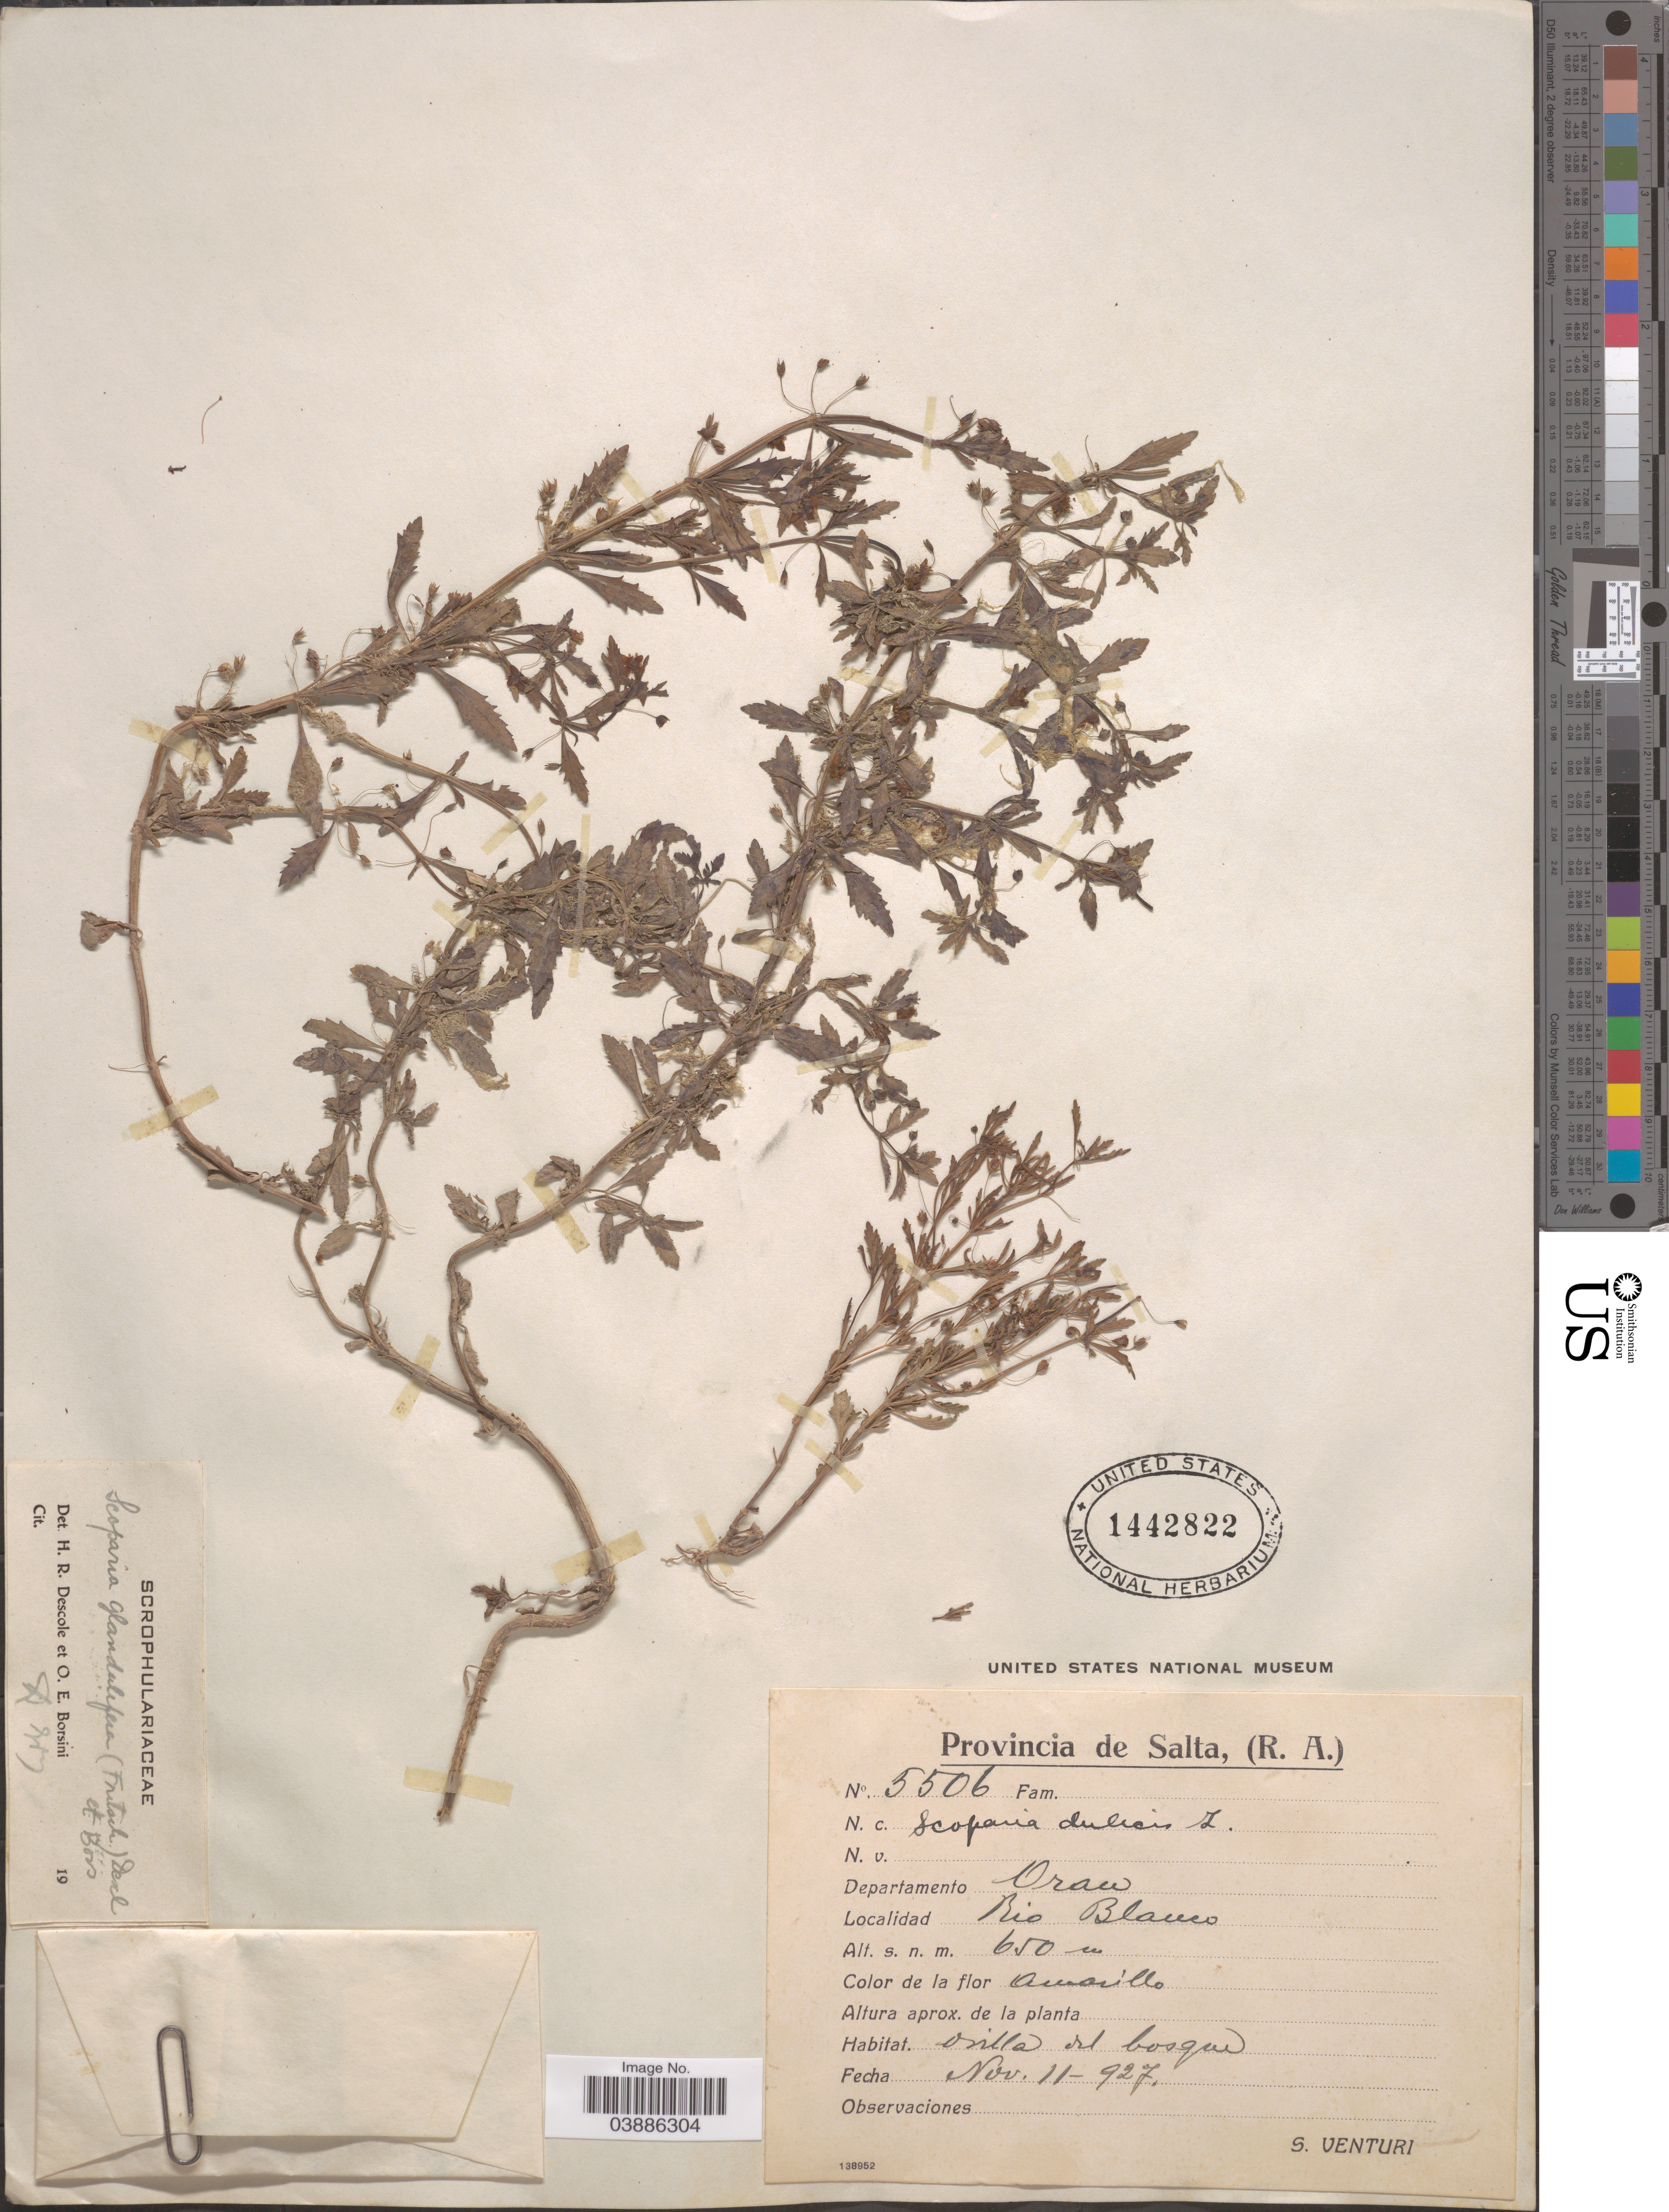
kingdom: Plantae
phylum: Tracheophyta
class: Magnoliopsida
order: Lamiales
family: Plantaginaceae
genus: Scoparia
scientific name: Scoparia glandulifera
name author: (Fritsch) Descole & Borsini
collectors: S. Venturi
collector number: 5506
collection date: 1927-11-11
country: Argentina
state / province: Salta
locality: Departamento Oran. Rio Blanco.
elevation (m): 650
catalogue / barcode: US 1442822